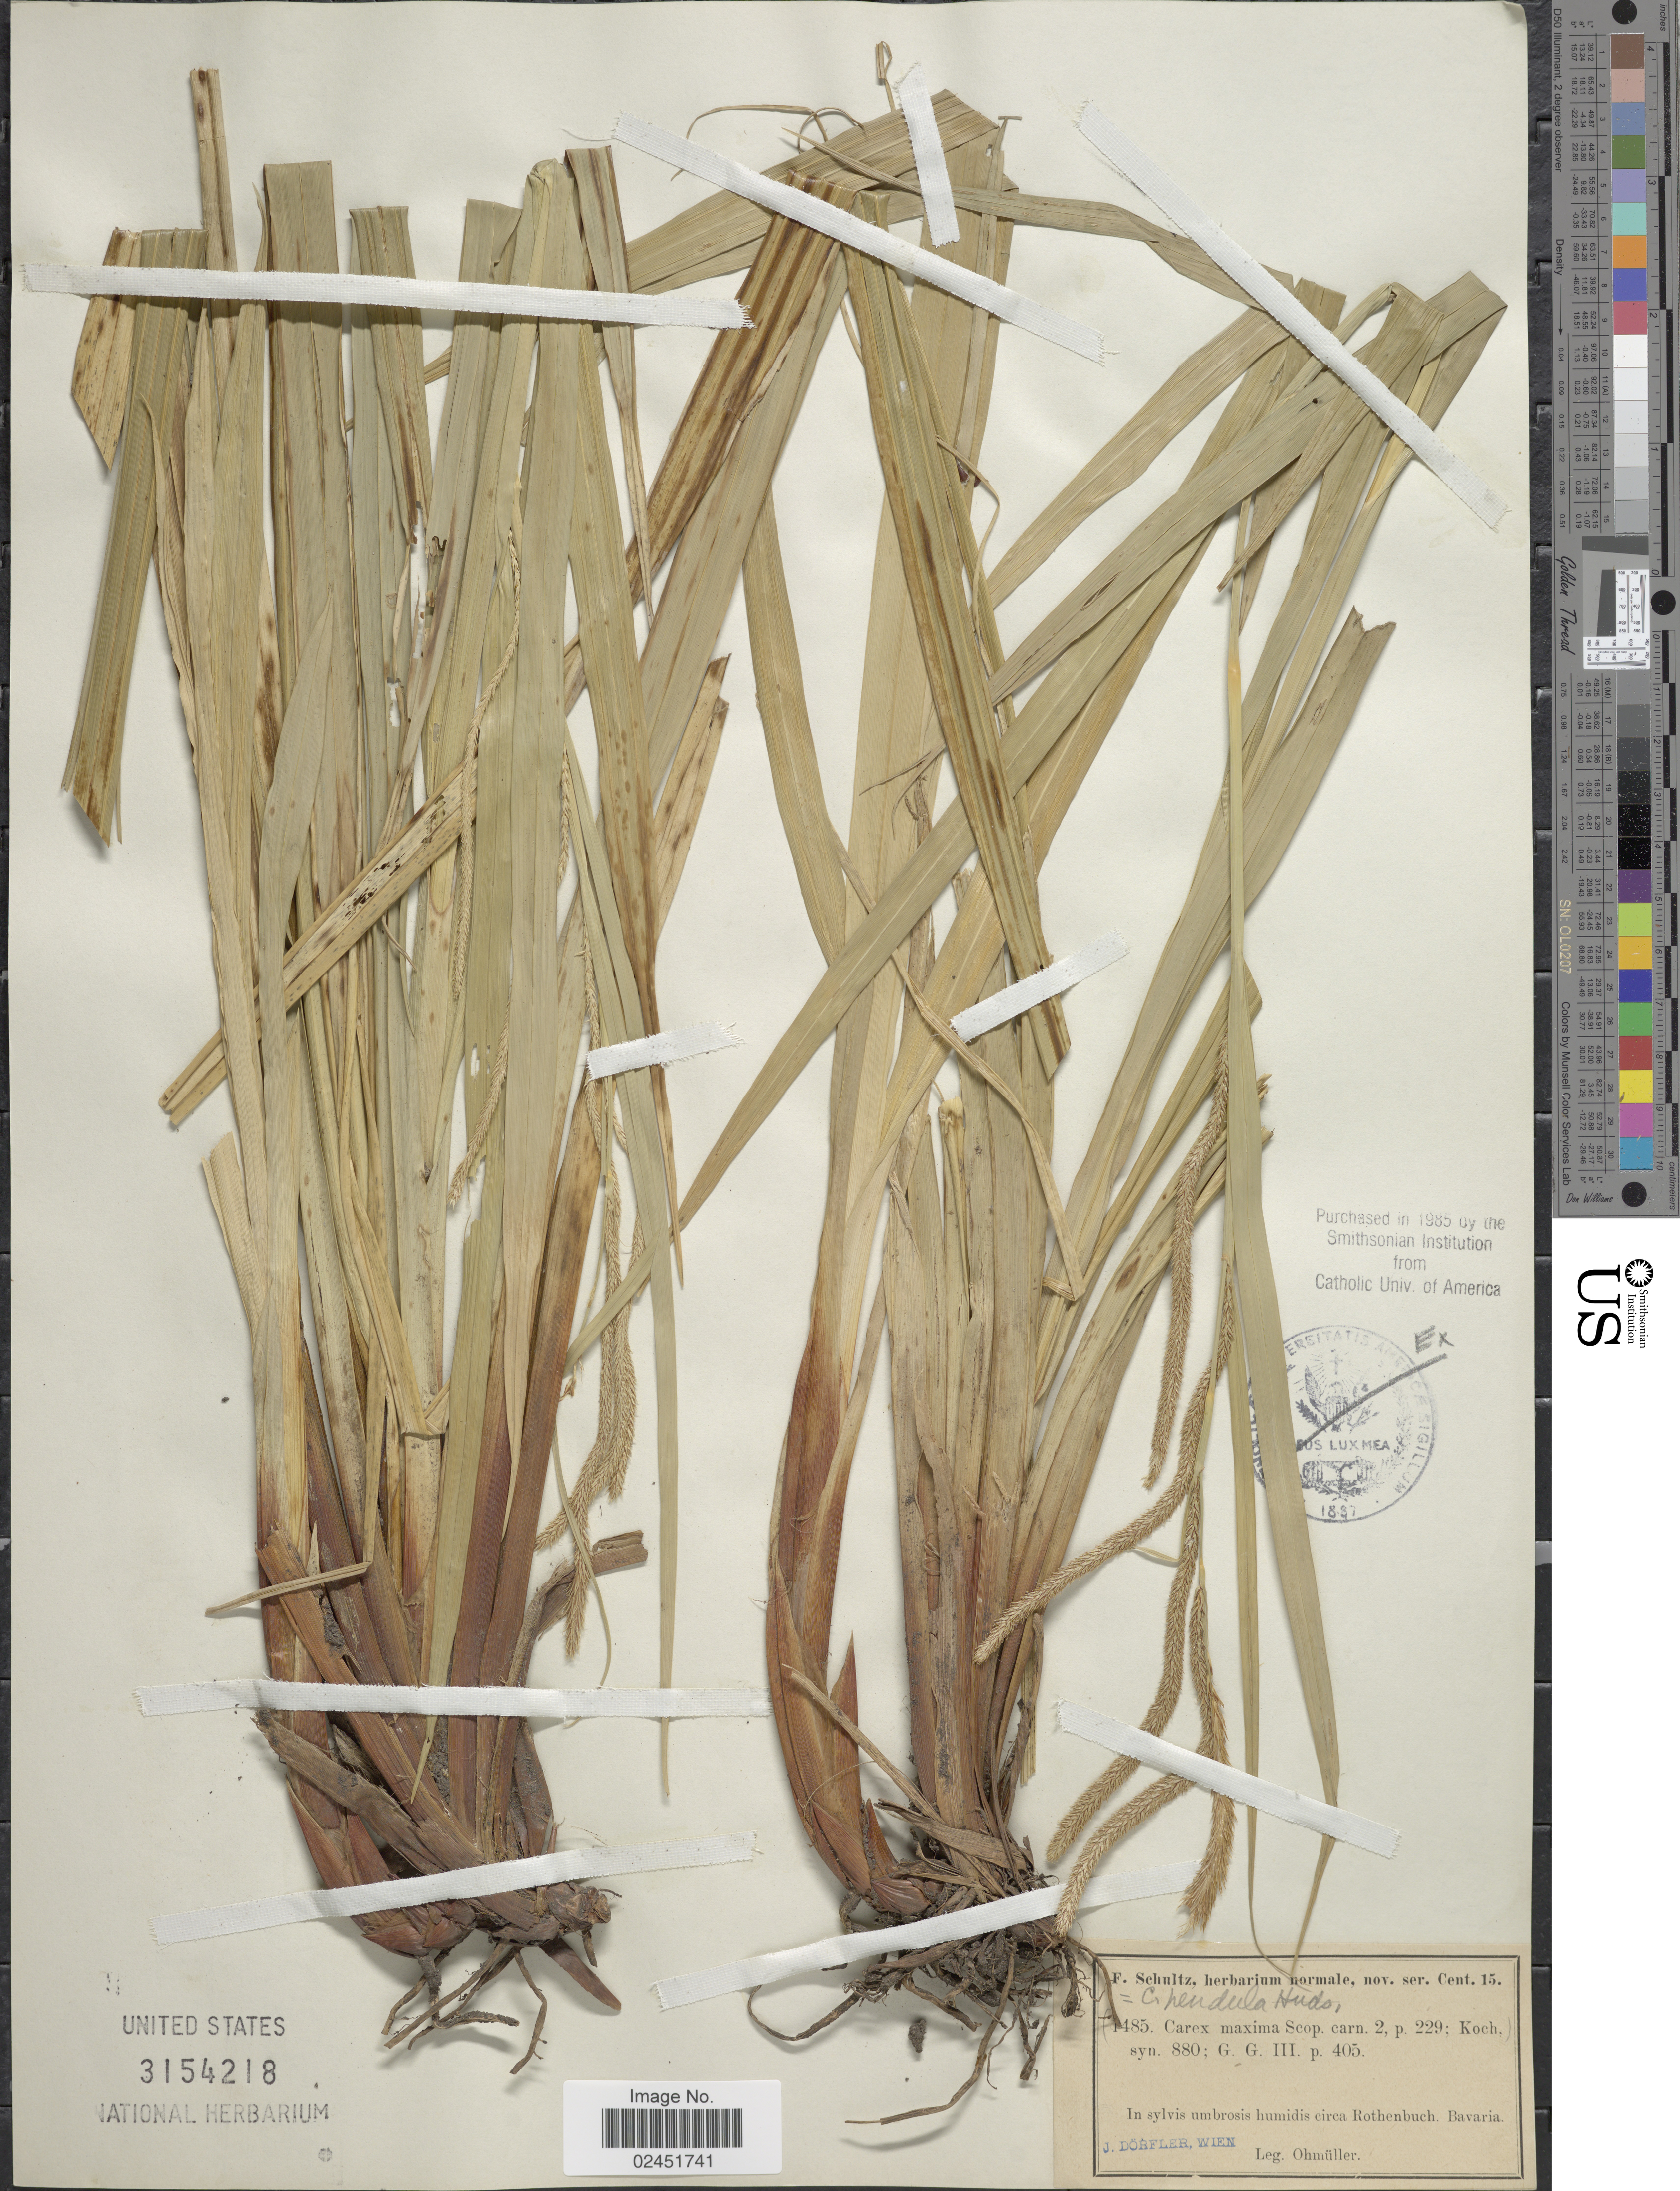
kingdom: Plantae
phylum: Tracheophyta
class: Liliopsida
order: Poales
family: Cyperaceae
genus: Carex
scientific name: Carex pendula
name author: Huds.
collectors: -. Ohmuller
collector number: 1485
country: Germany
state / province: Bayern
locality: In sylvis umbrosis humidis circa Rothenbuch. Bavaria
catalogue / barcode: US 3154218